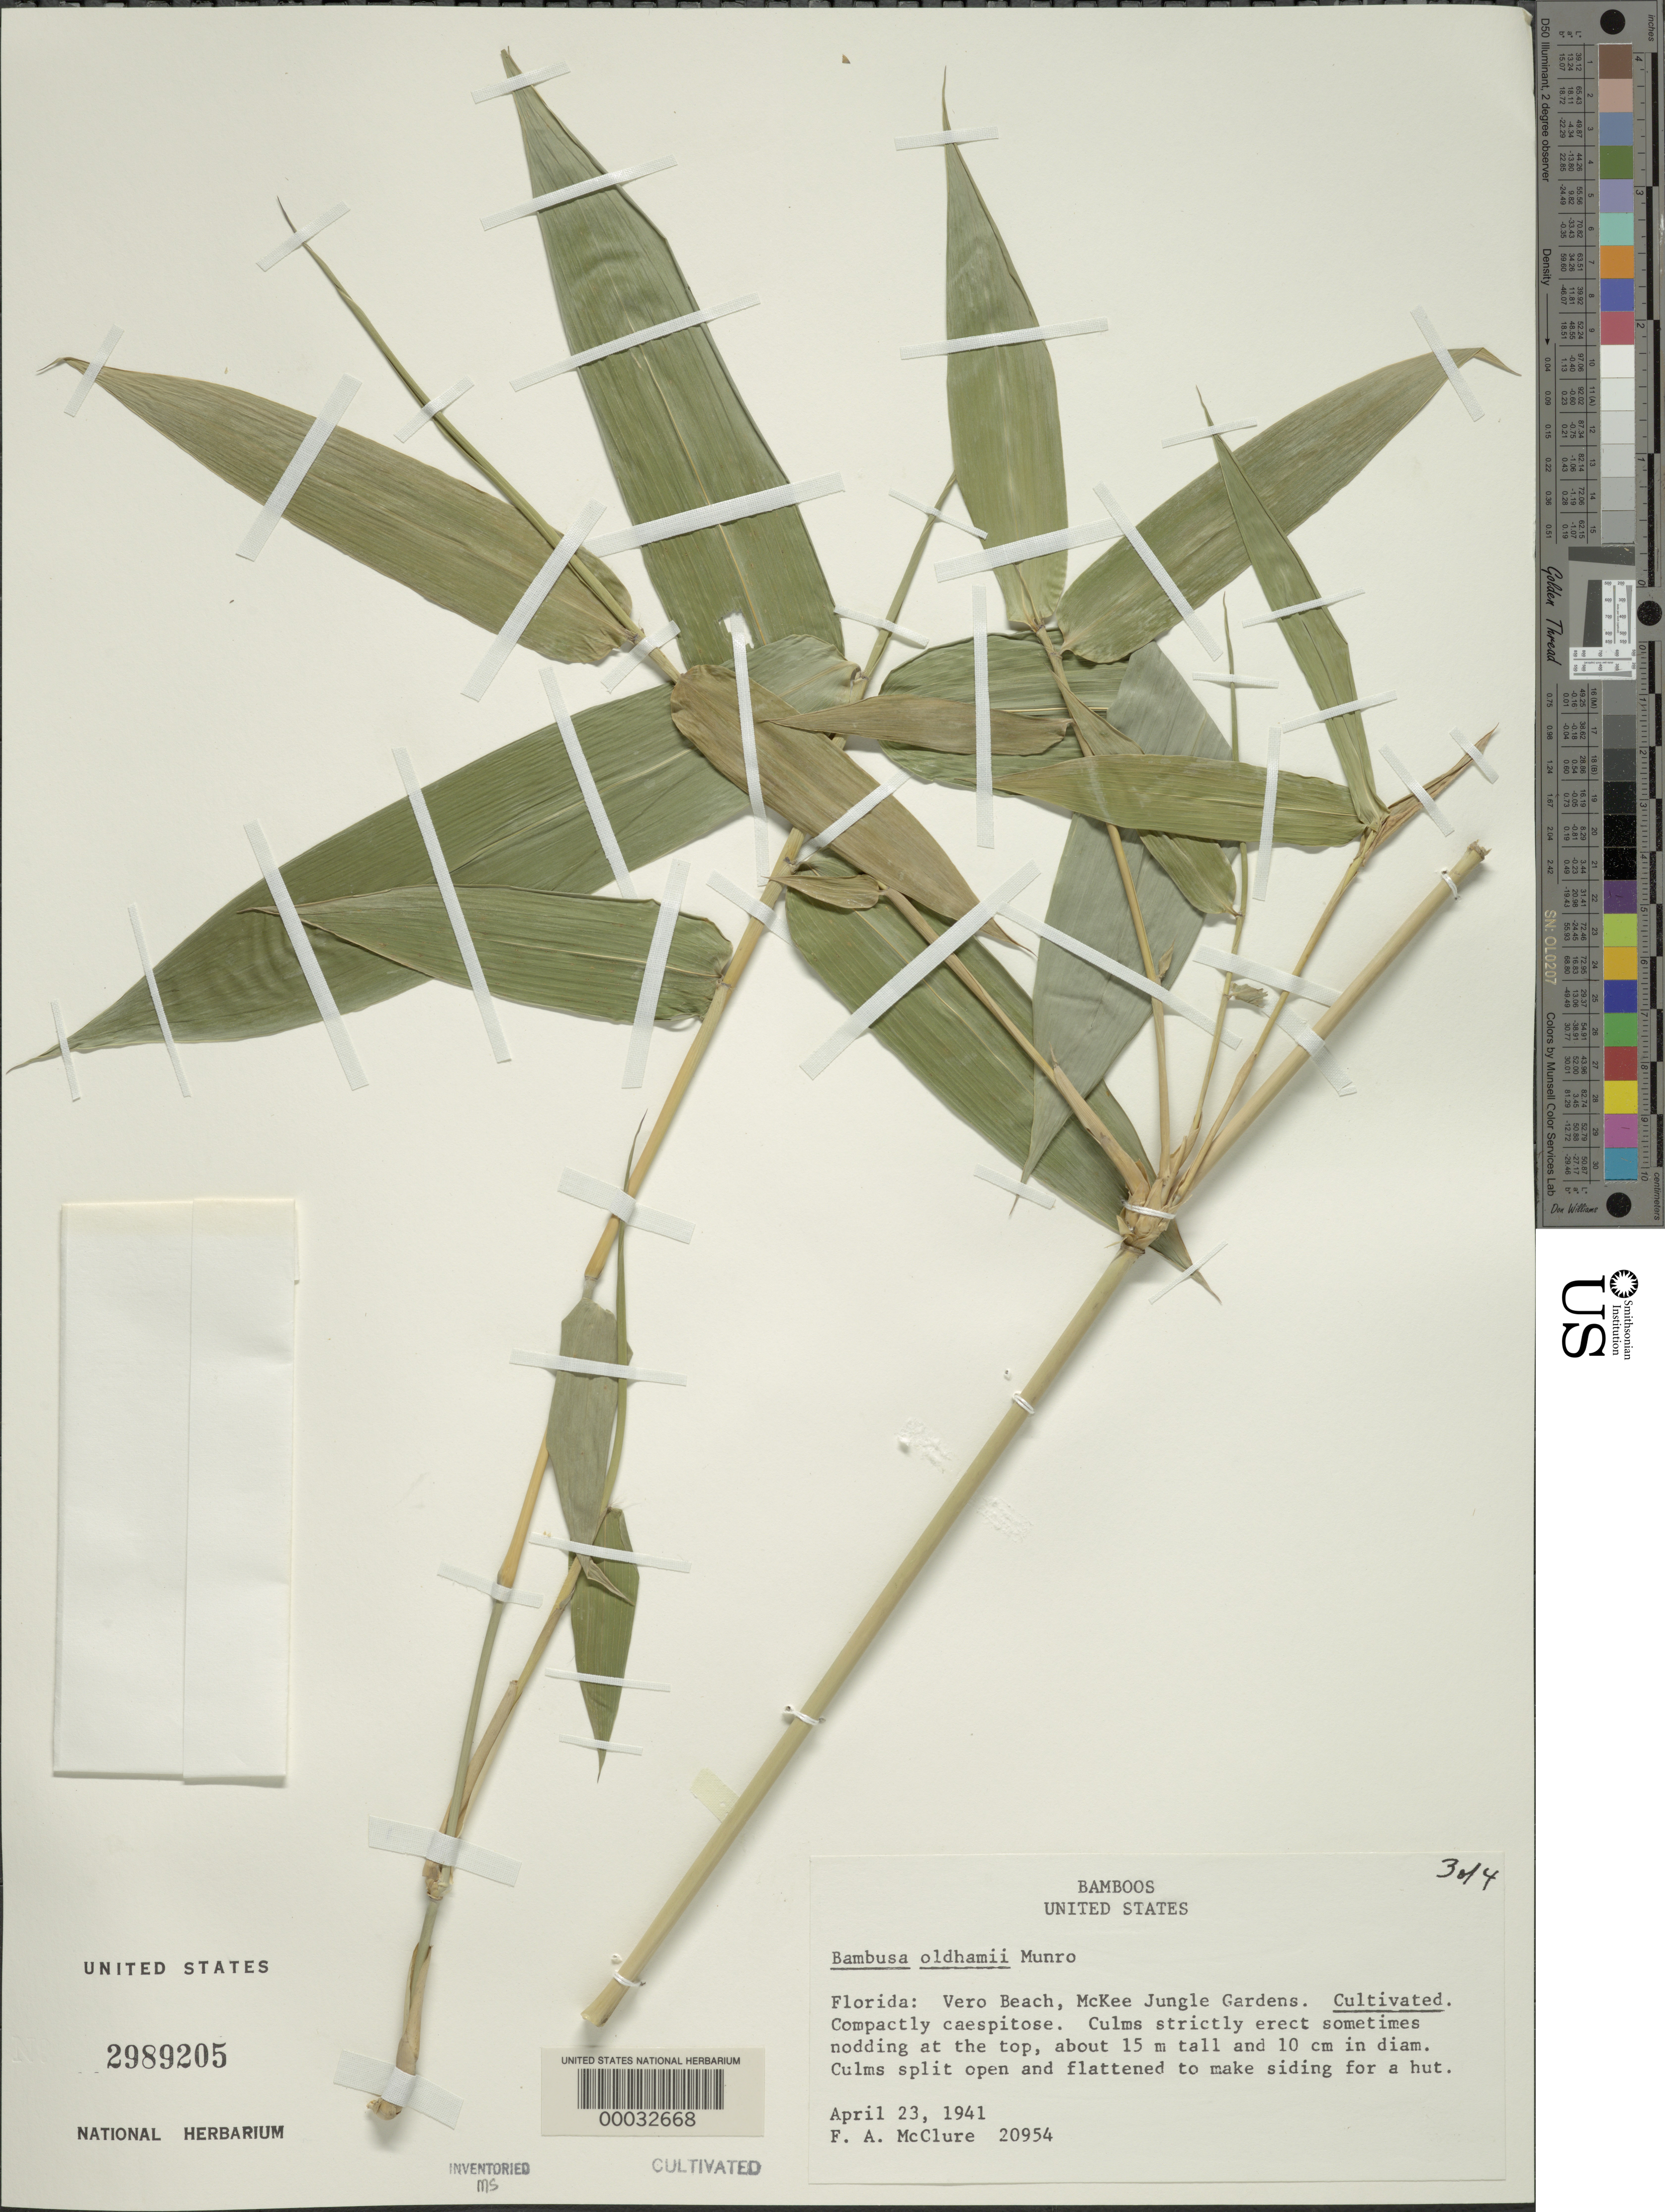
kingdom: Plantae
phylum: Tracheophyta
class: Liliopsida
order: Poales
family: Poaceae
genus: Bambusa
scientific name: Bambusa oldhamii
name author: Munro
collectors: F. A. McClure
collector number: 20954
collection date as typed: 23 Apr 1941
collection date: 1941-04-23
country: United States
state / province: Florida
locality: Mckee jungle gardens-vero beach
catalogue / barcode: US 2989205